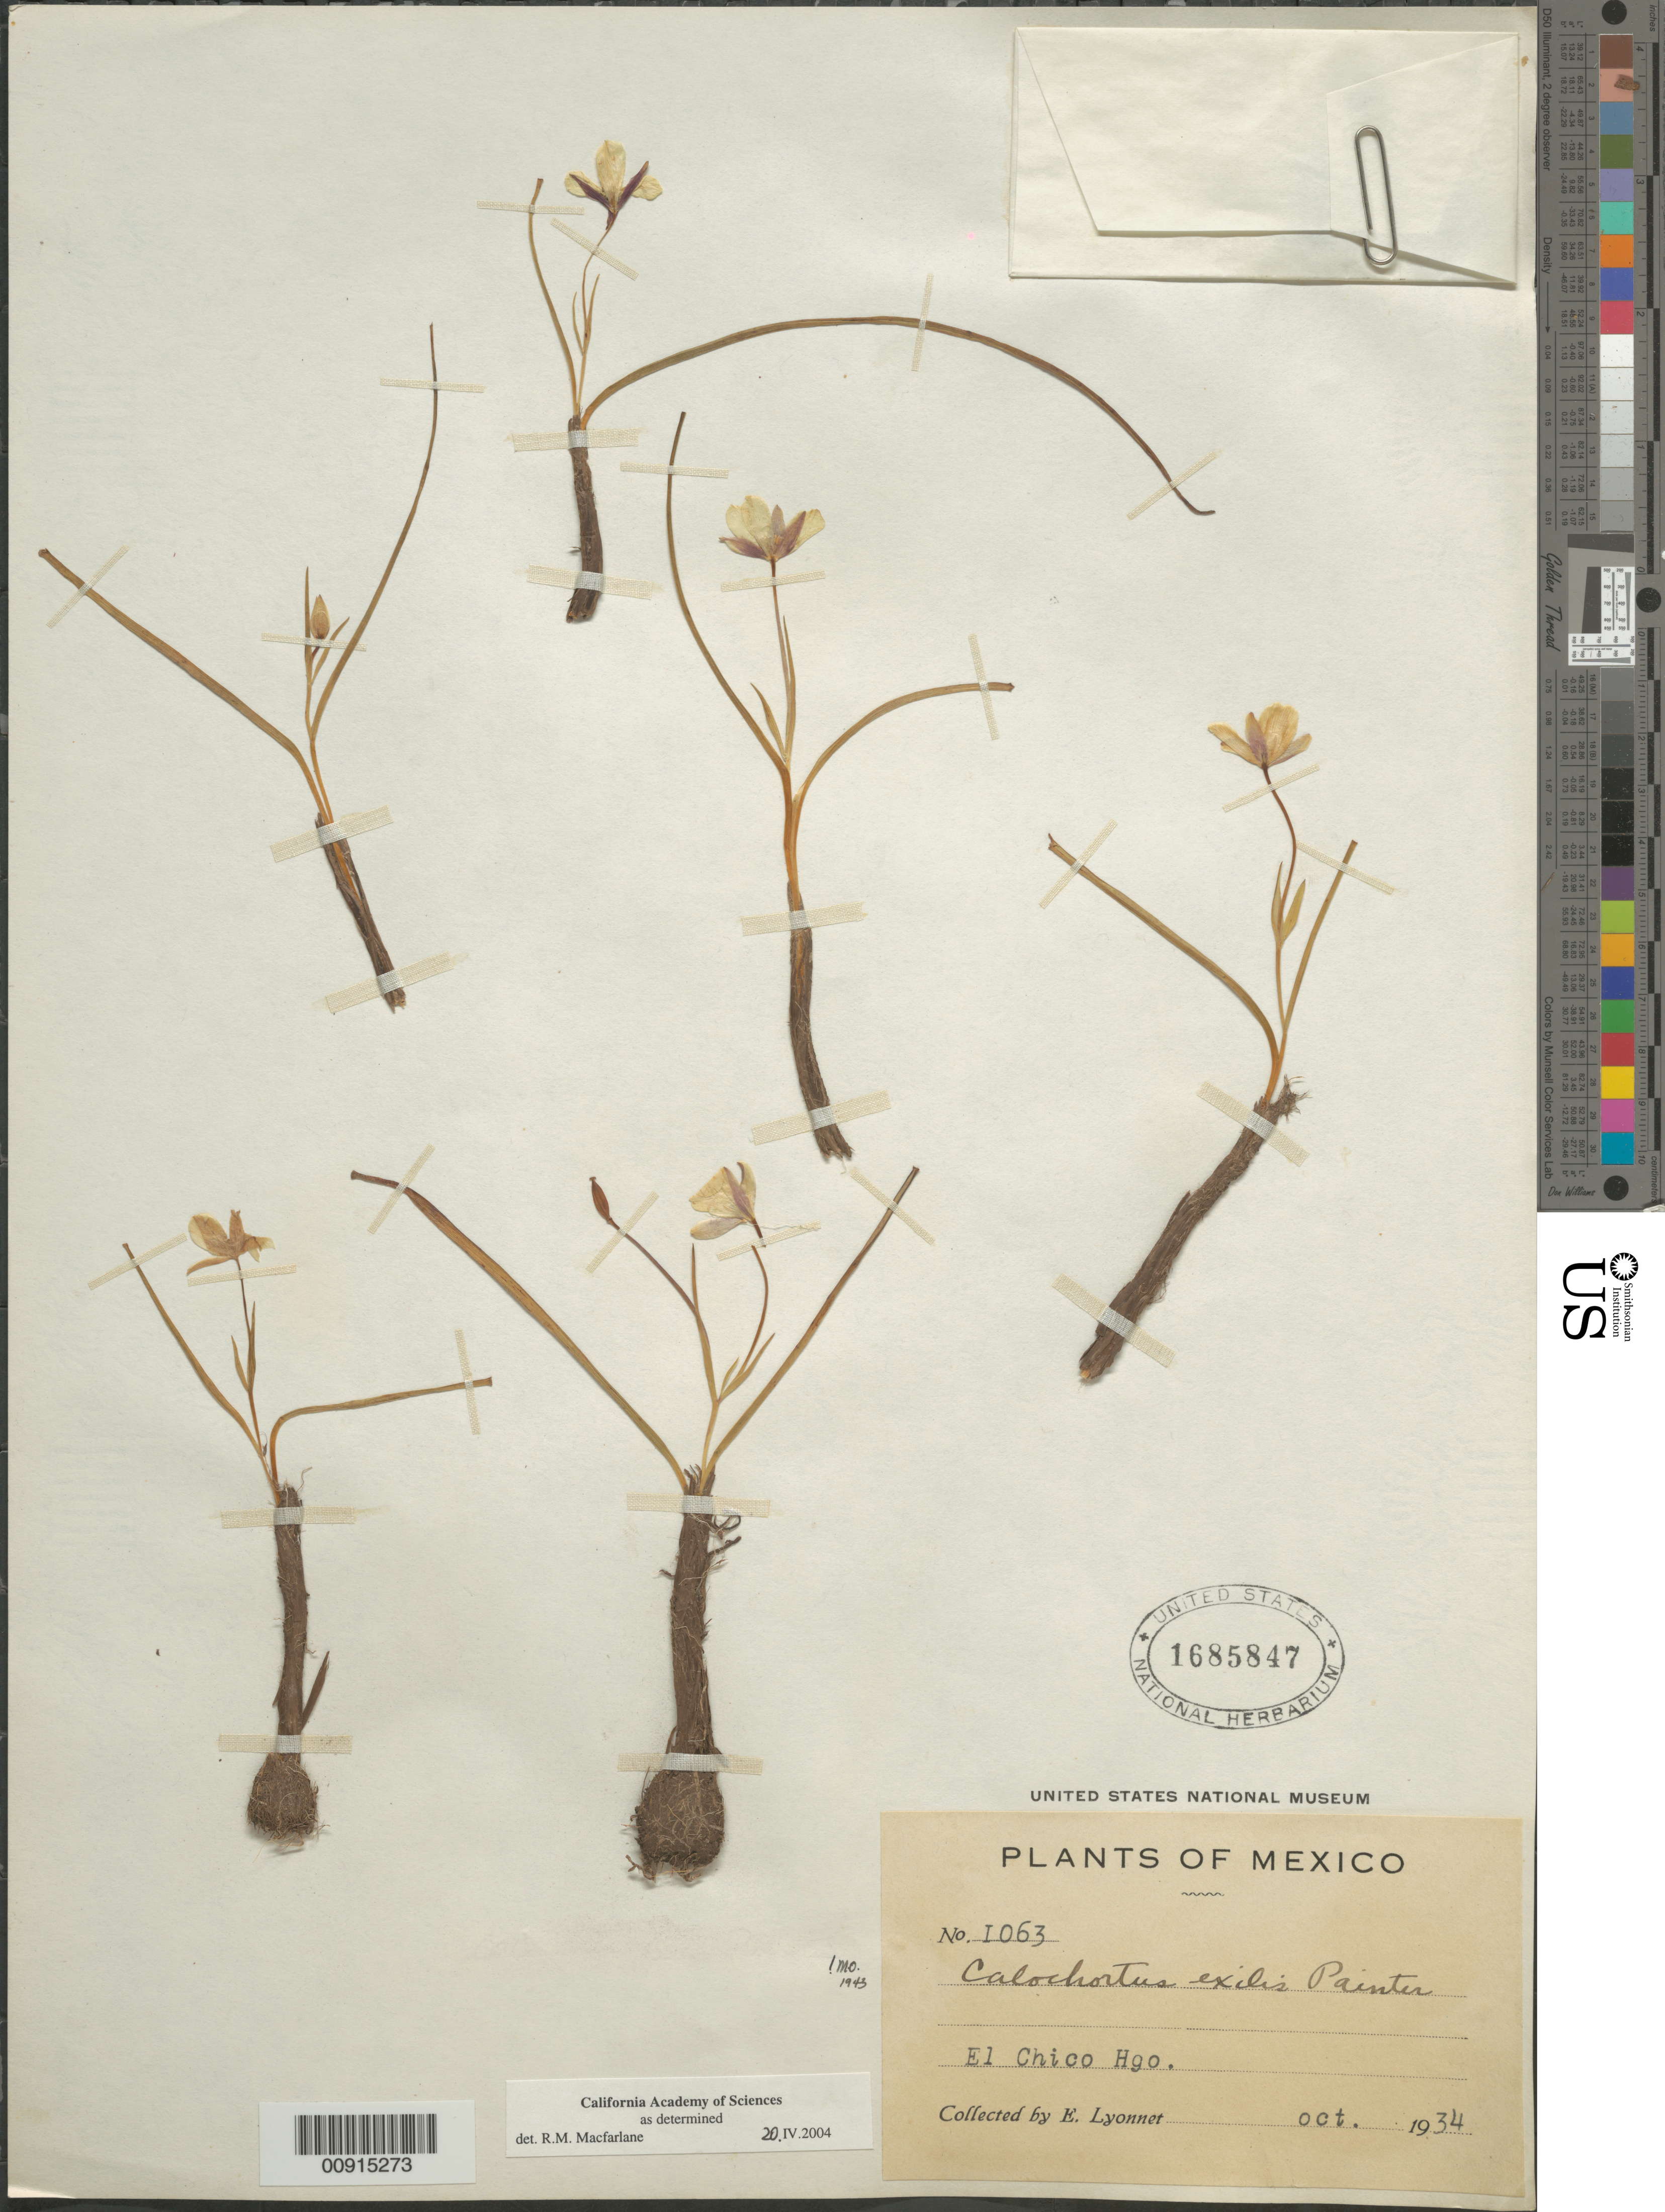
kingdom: Plantae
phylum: Tracheophyta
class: Liliopsida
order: Liliales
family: Liliaceae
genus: Calochortus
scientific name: Calochortus exilis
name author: J.H. Painter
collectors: Bro. E. Lyonnet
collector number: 1063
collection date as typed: Oct 1934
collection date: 1934-10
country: Mexico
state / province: Hidalgo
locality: El Chico, Hidalgo.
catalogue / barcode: US 1685847